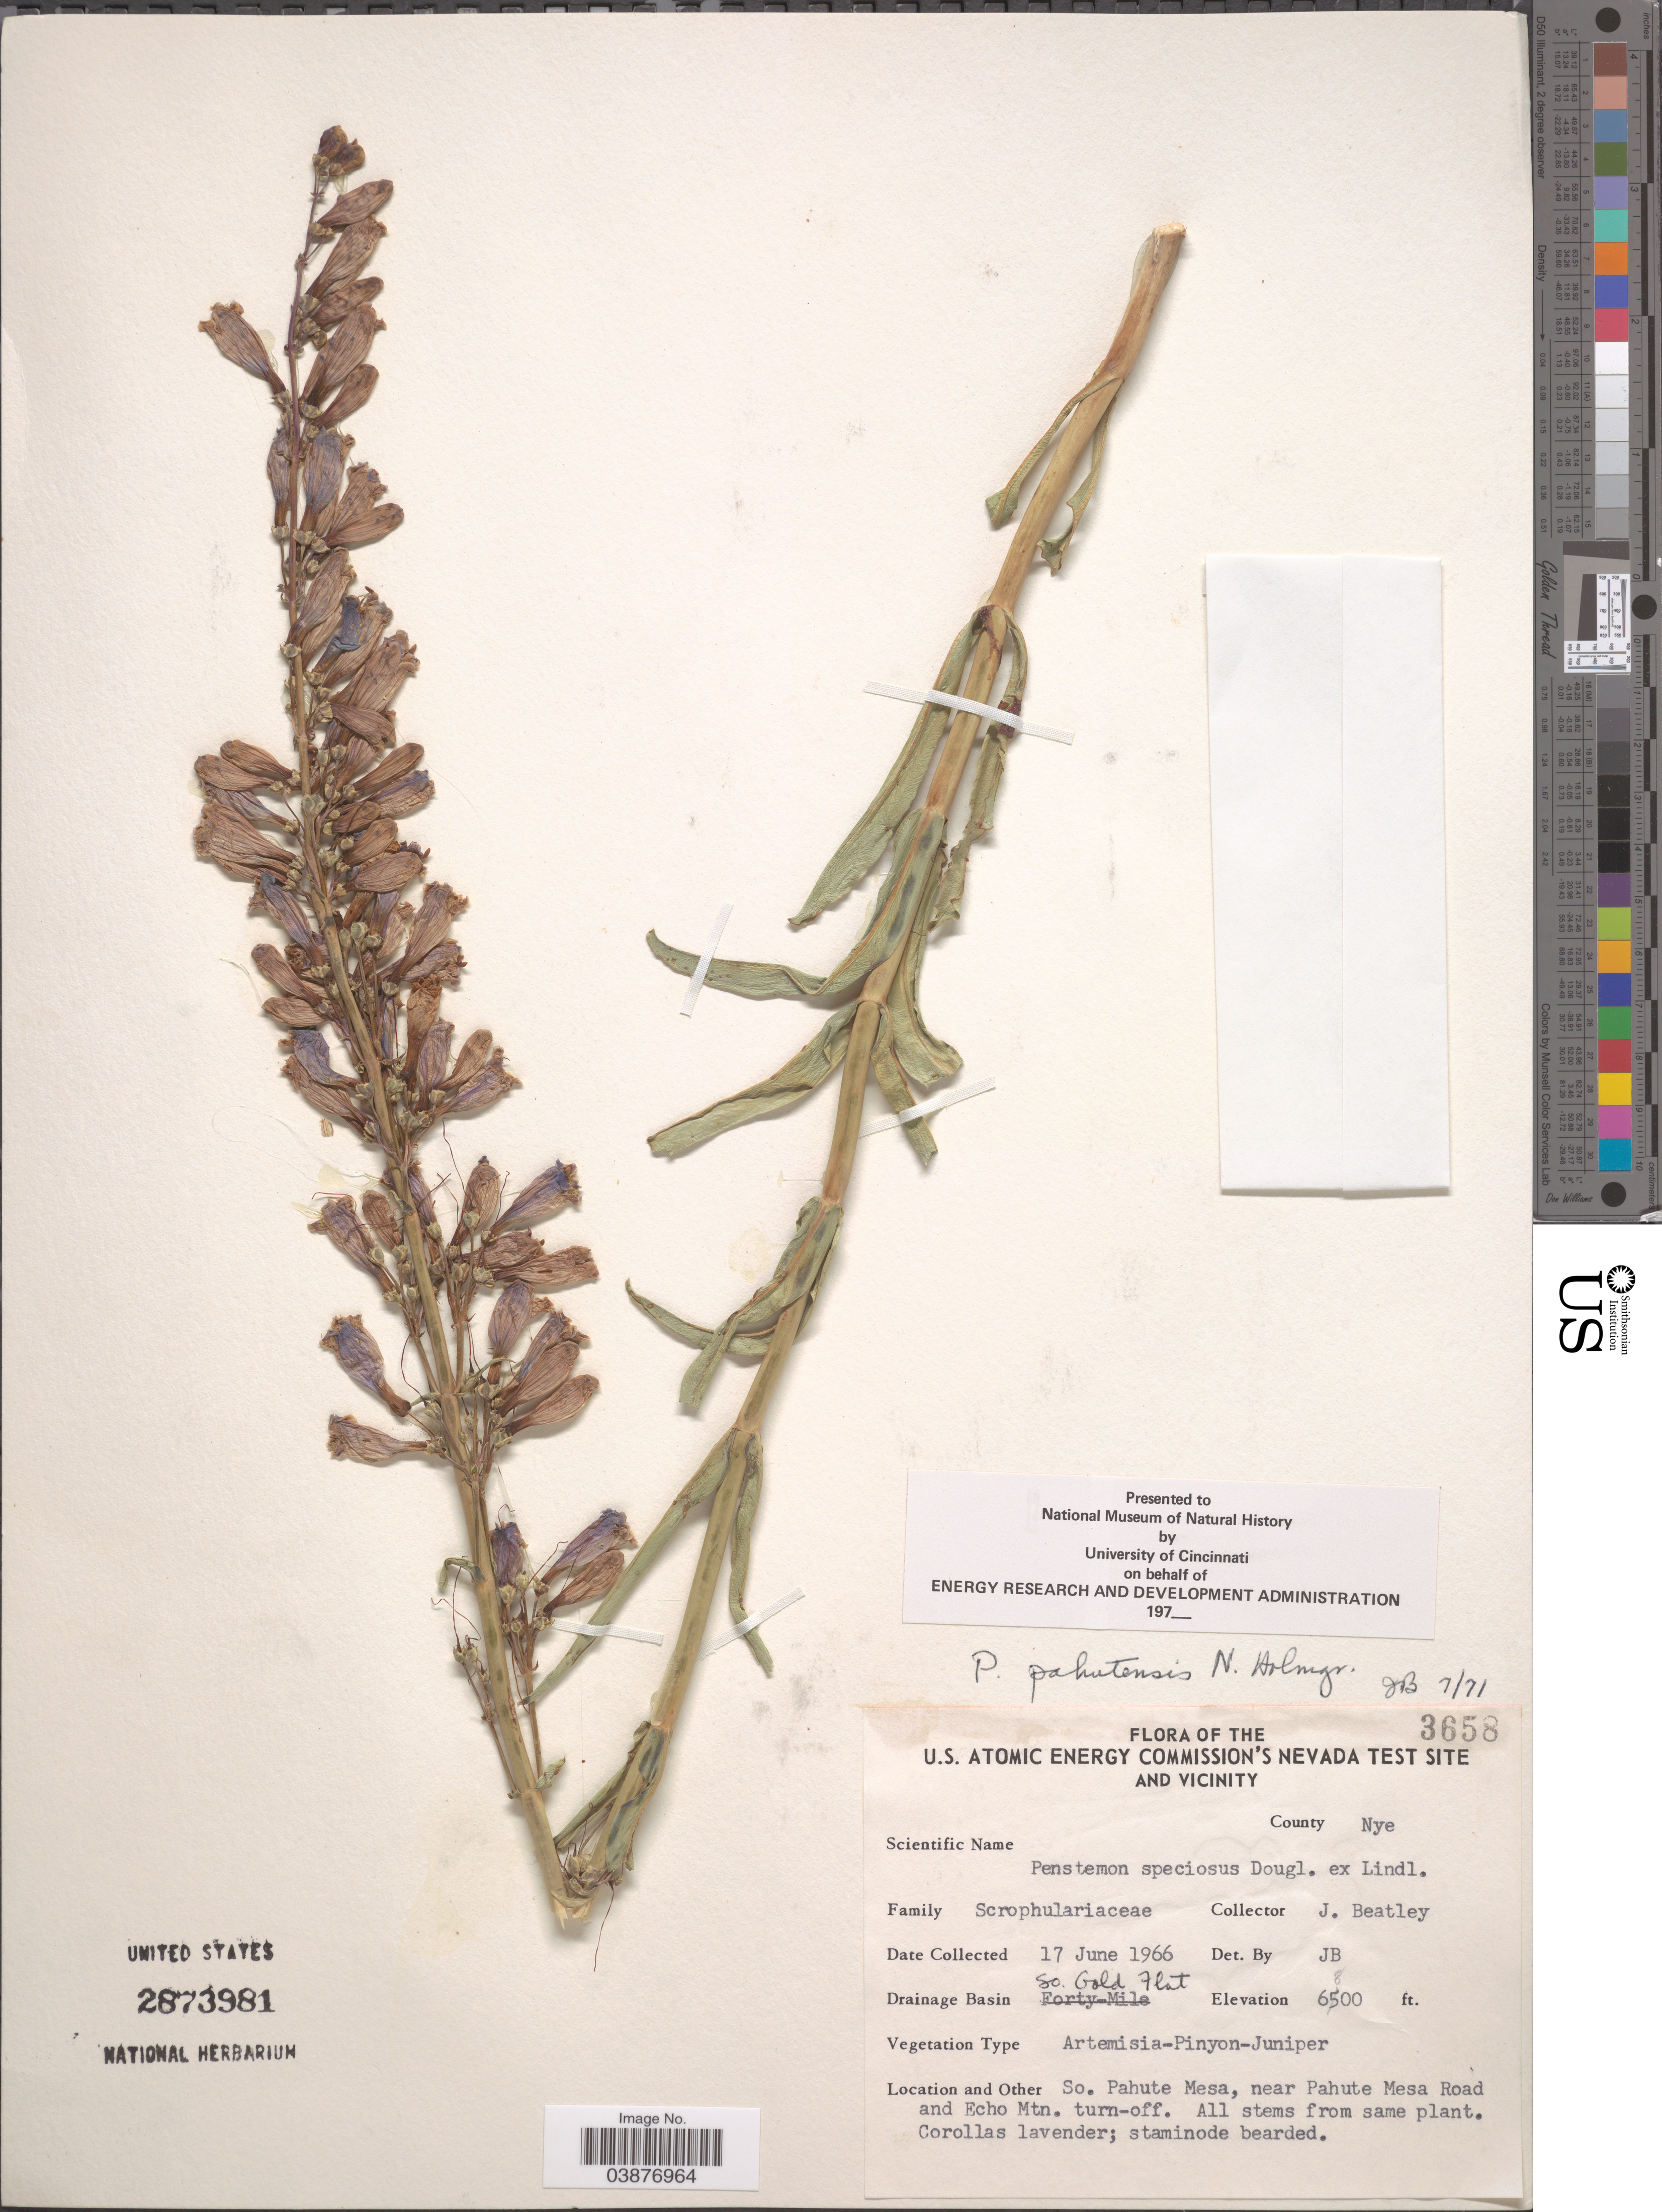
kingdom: Plantae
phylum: Tracheophyta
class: Magnoliopsida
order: Lamiales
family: Plantaginaceae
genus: Penstemon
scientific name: Penstemon pahutensis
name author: N.H. Holmgren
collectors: J. C. Beatley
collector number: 3658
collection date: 1966-06-17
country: United States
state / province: Nevada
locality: U.S. Atomic Energy Commission's Nevada Test Site and Vicinity. County Nye. Drainage Basin So. Gold Flat. So. Pahute Mesa, near Pahute Mesa Road and Echo Mtn. turn-off.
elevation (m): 2073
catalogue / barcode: US 2873981